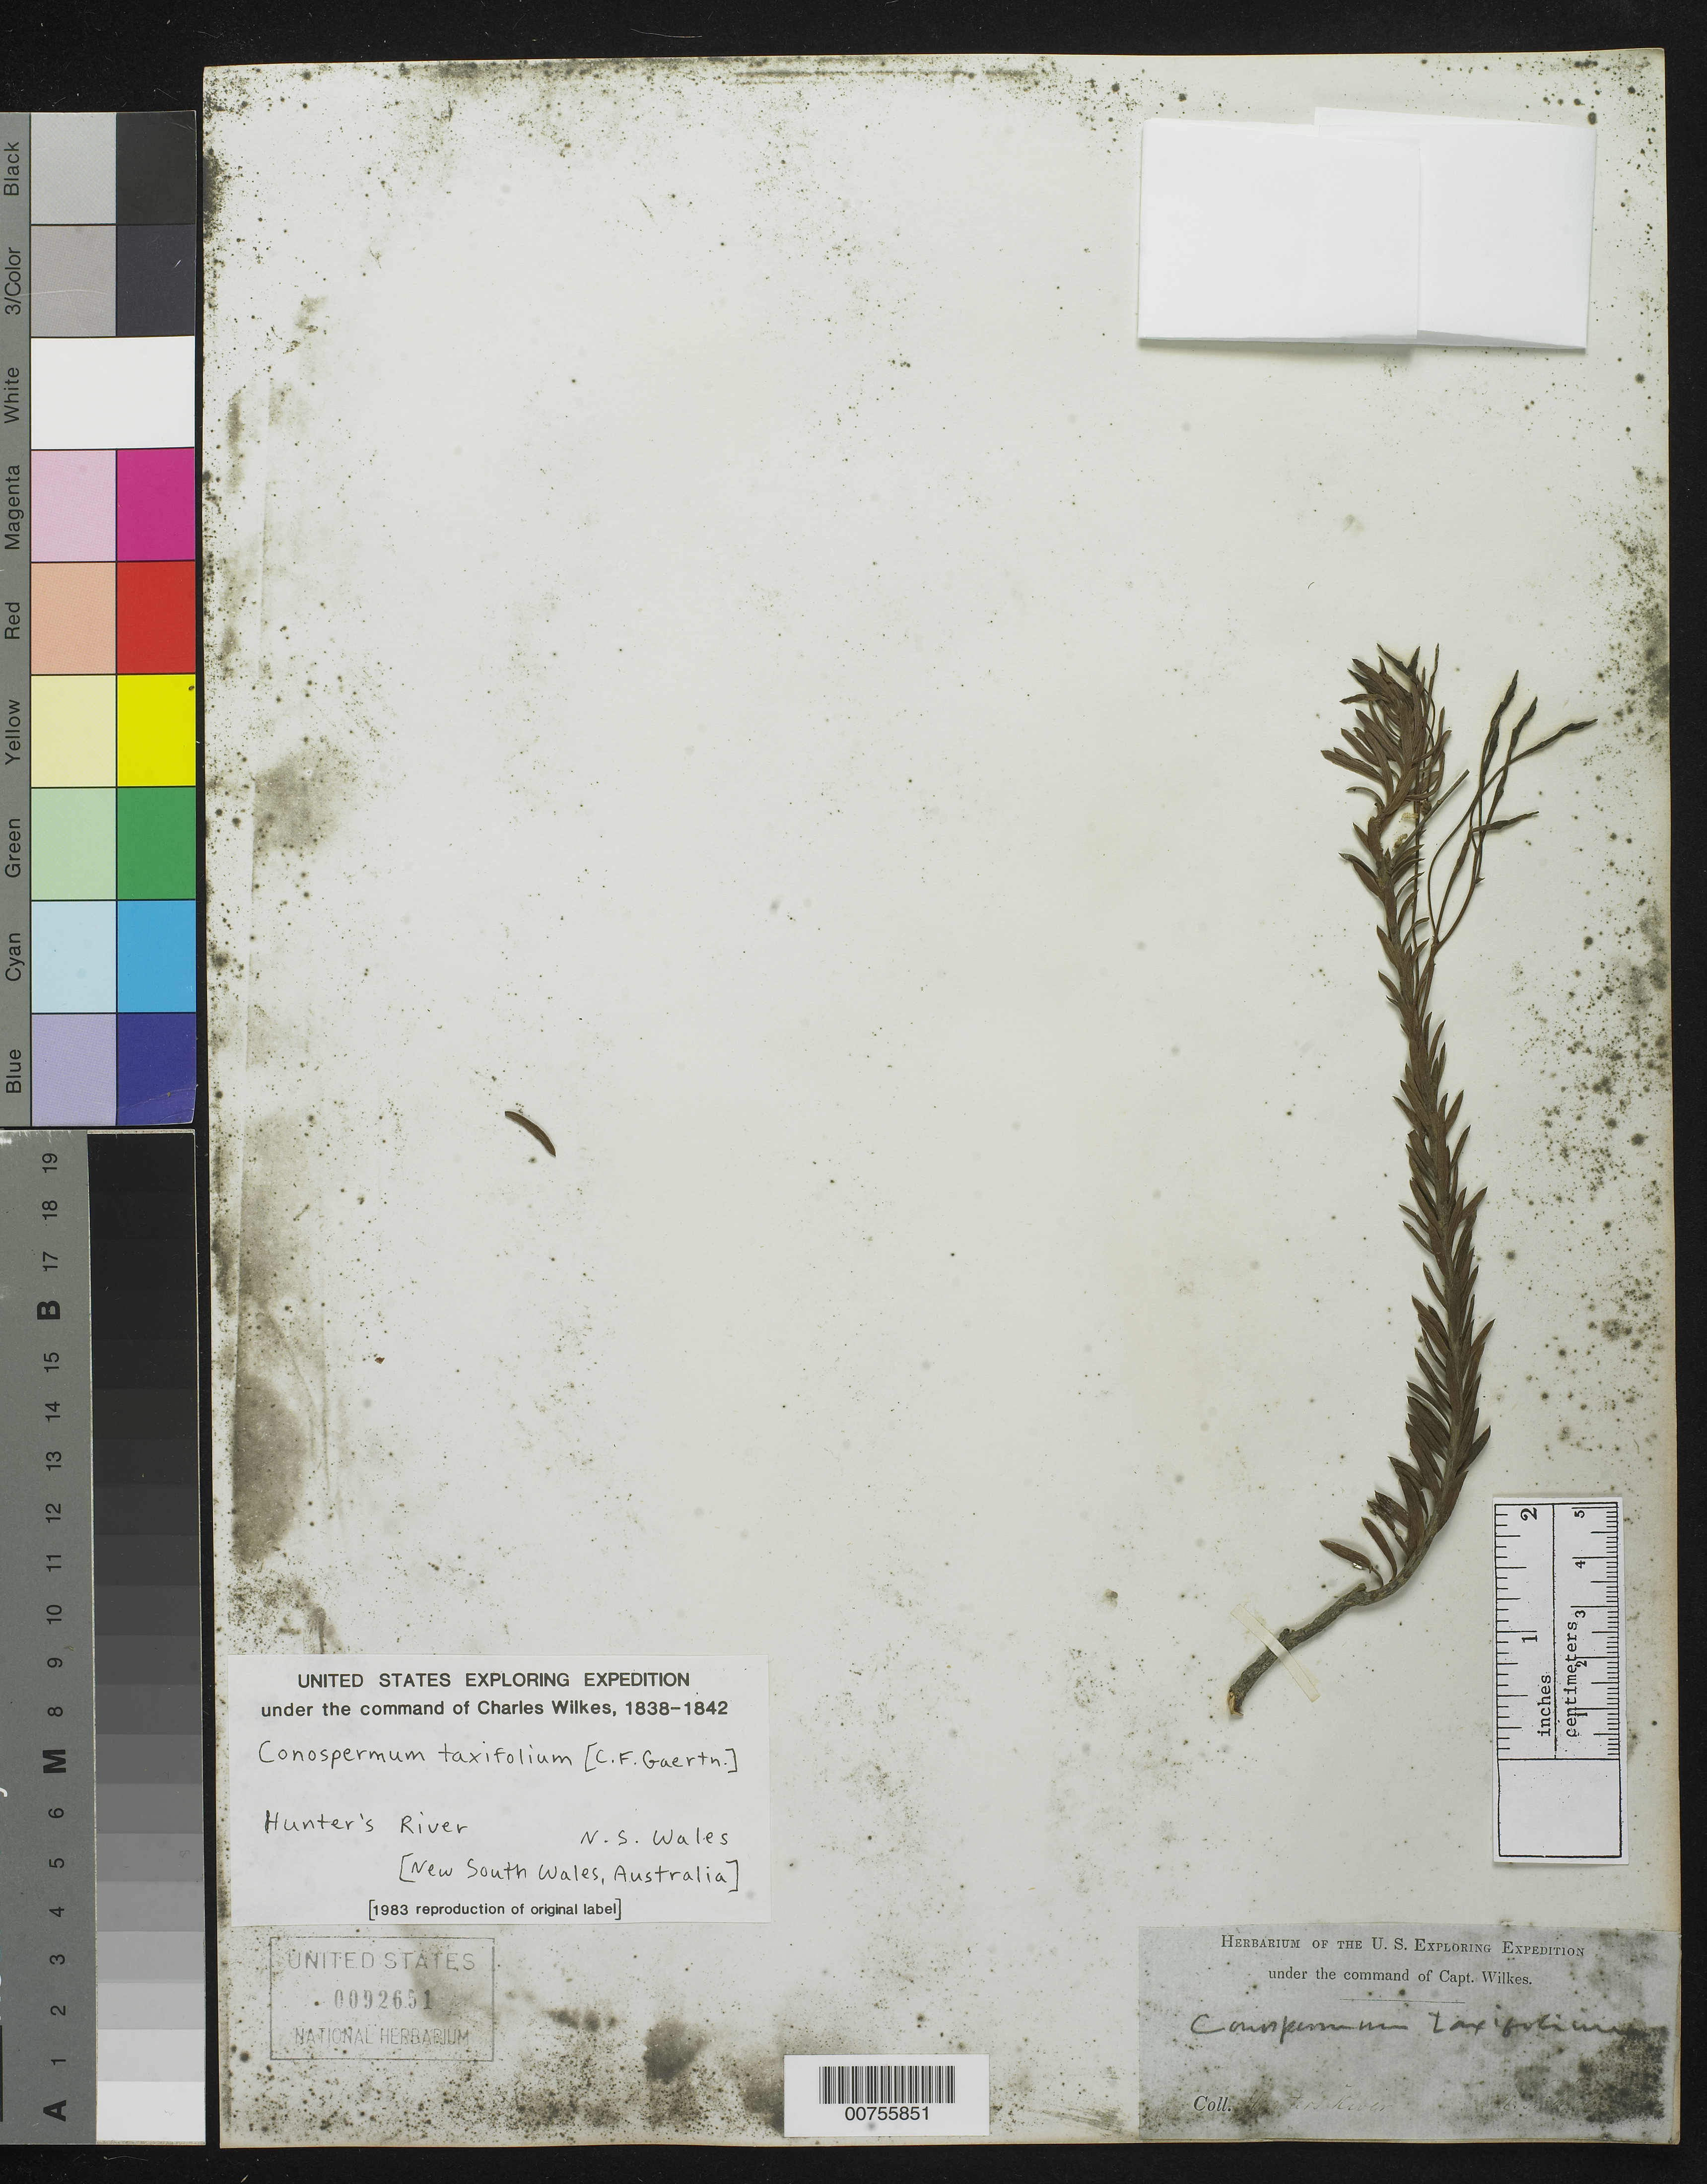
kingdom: Plantae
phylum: Tracheophyta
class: Magnoliopsida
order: Proteales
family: Proteaceae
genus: Conospermum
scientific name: Conospermum taxifolium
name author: Sm.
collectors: Wilkes Explor. Exped.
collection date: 1838/1842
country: Australia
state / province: New South Wales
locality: Hunter's River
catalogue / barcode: US 92651